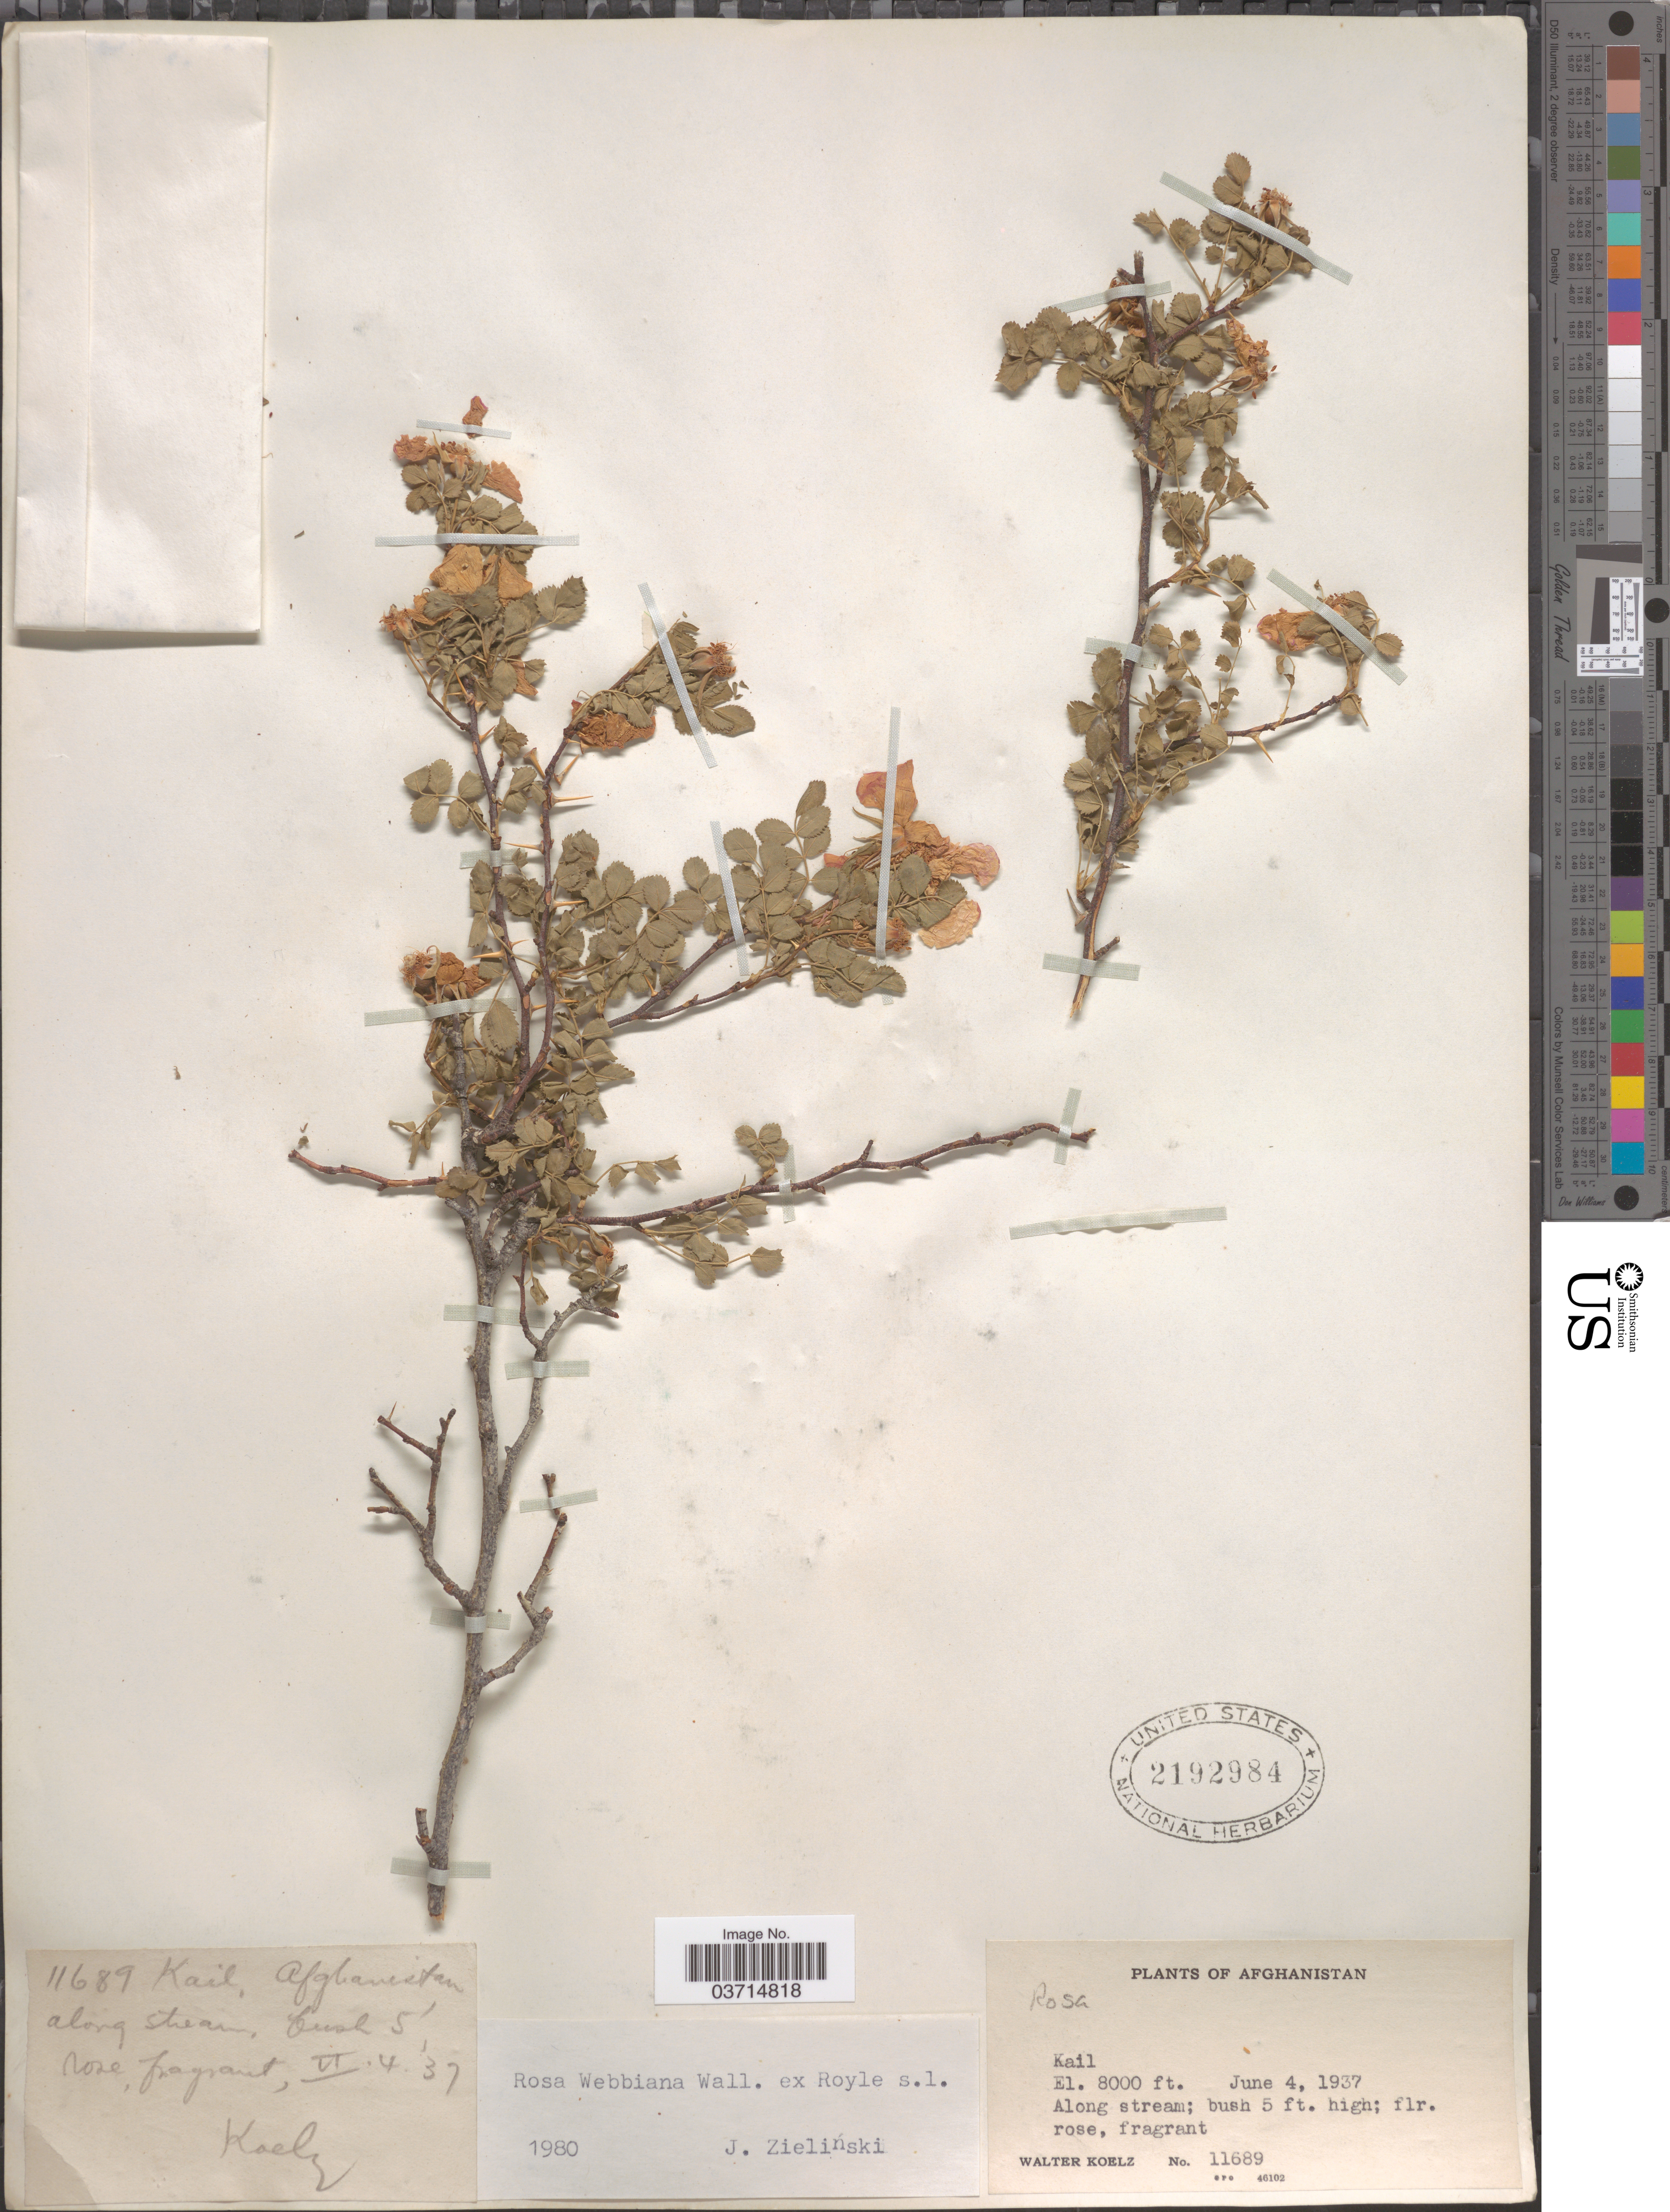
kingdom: Plantae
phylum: Tracheophyta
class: Magnoliopsida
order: Rosales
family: Rosaceae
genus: Rosa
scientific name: Rosa webbiana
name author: Wall. ex Royle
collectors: W. N. Koelz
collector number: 11689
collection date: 1937-06-04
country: Afghanistan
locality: Kail.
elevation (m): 2438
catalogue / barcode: US 2192984